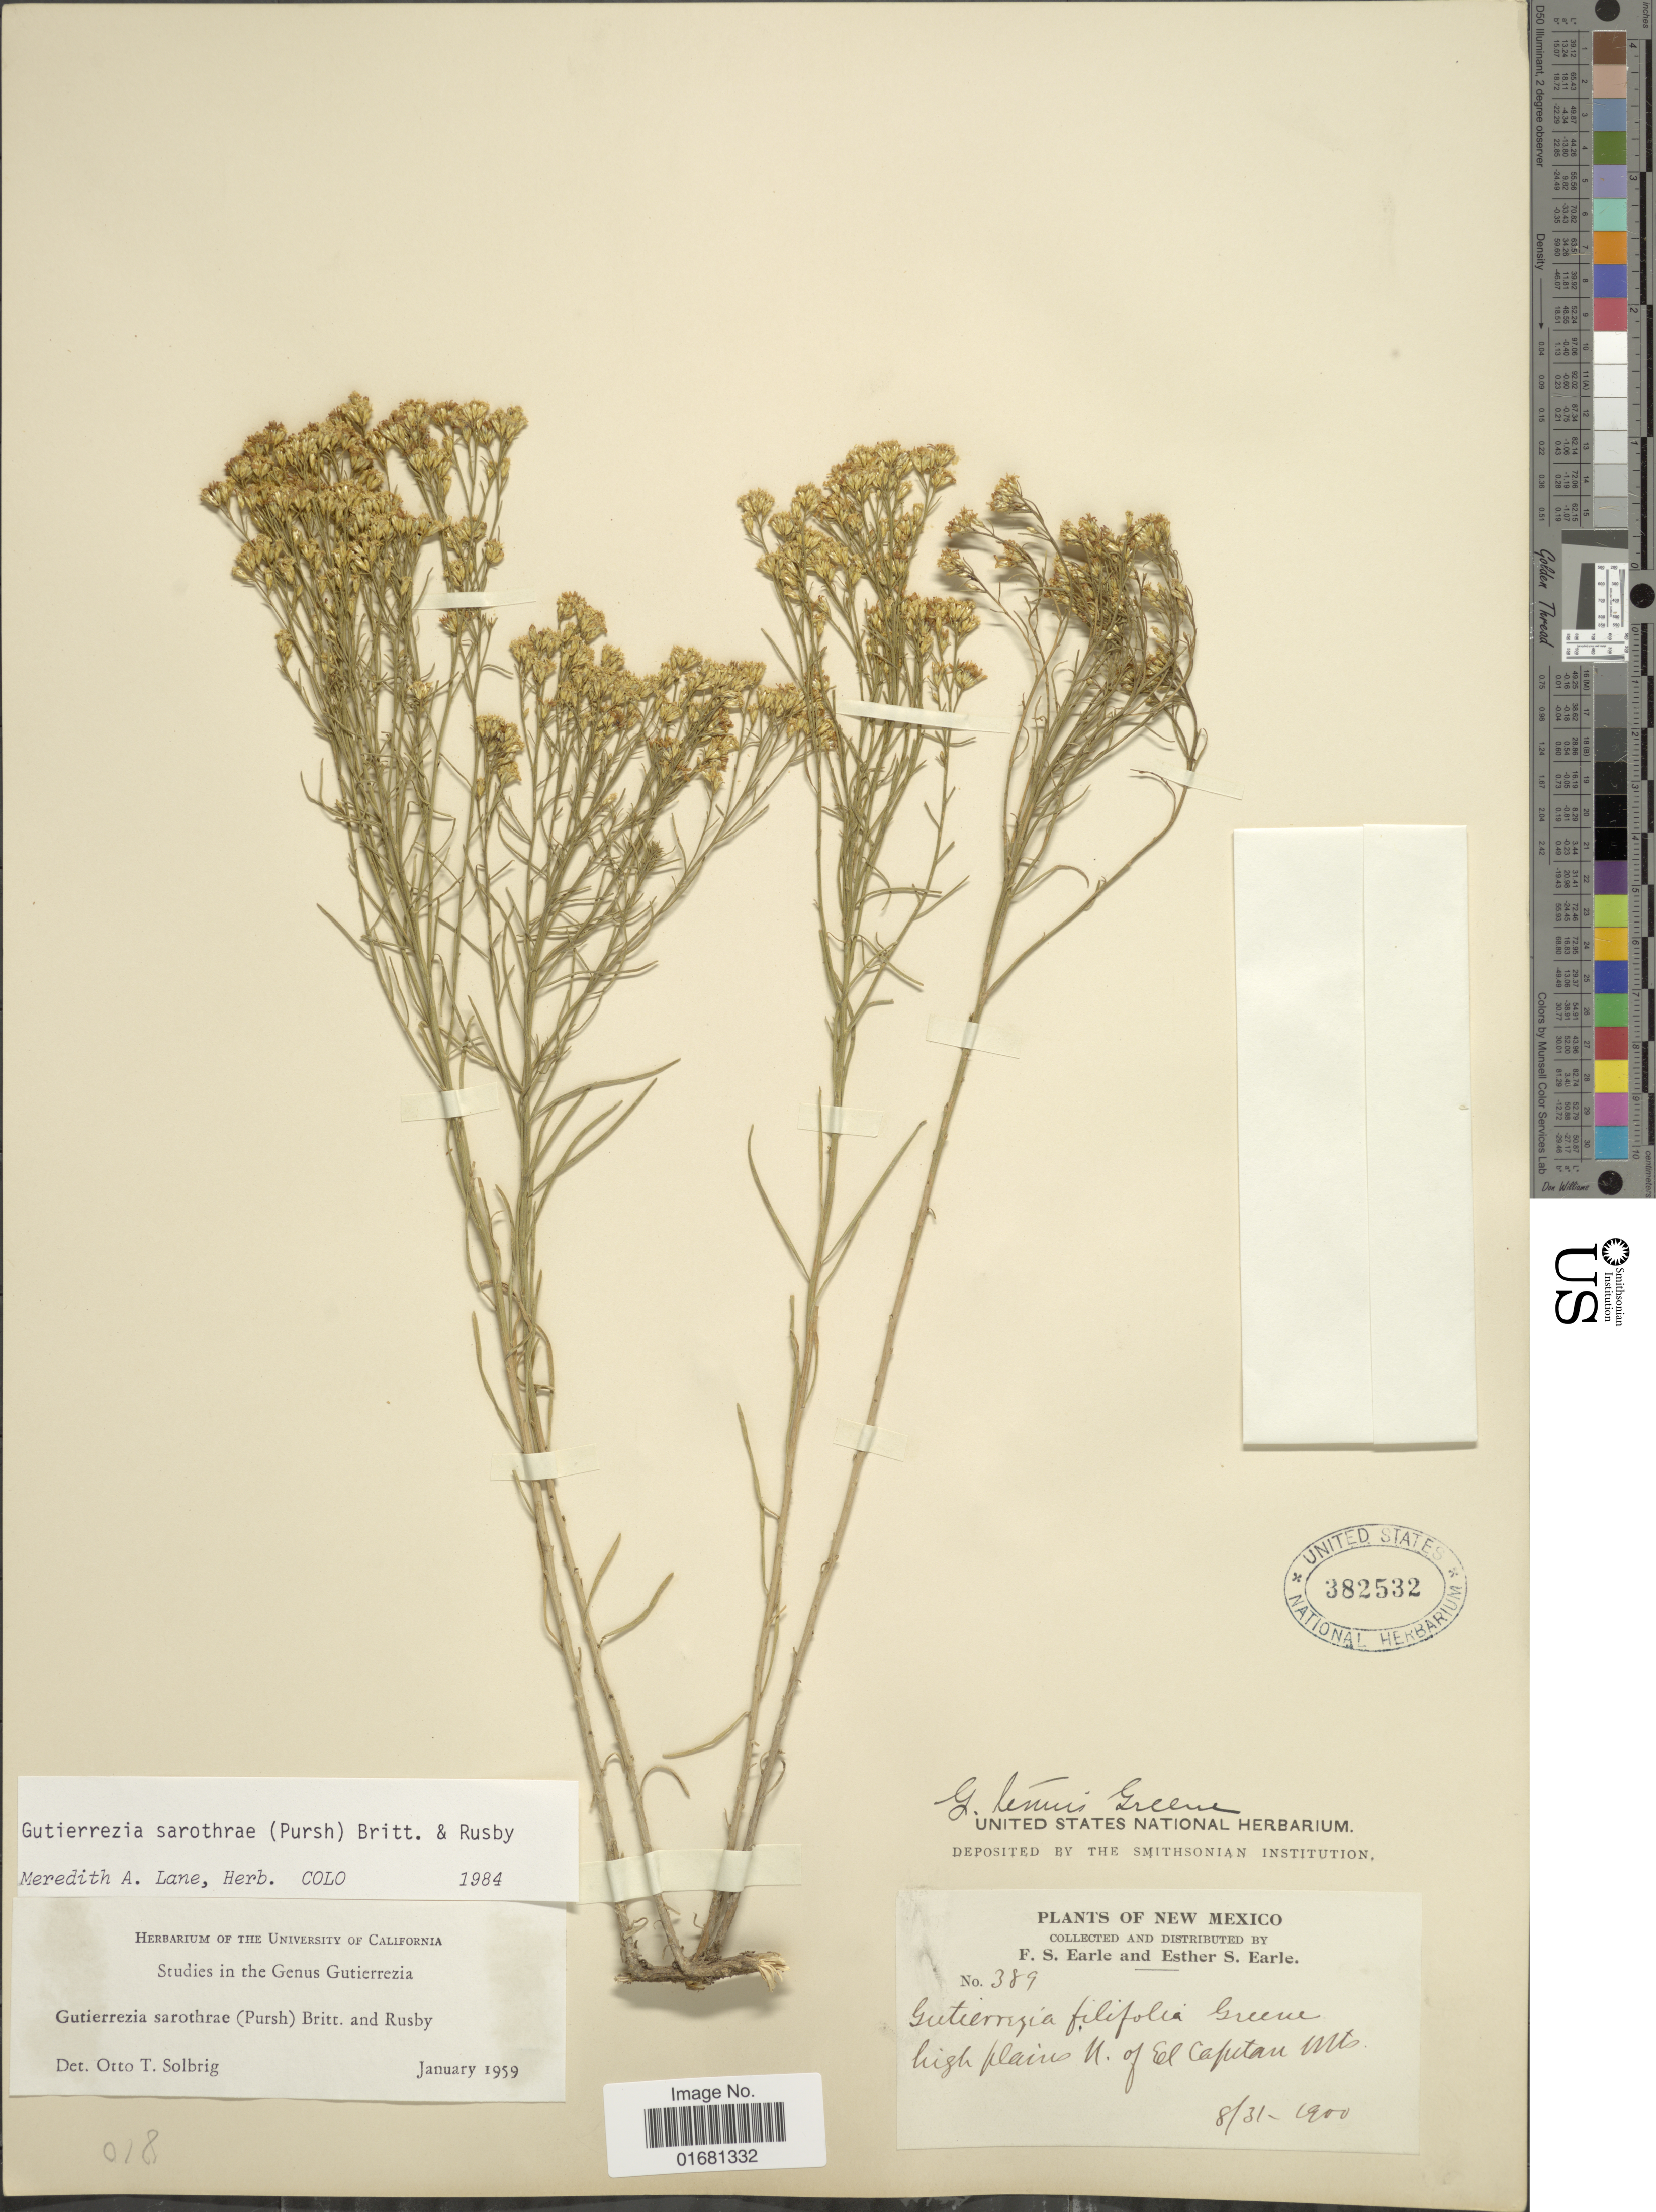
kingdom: Plantae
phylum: Tracheophyta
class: Magnoliopsida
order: Asterales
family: Asteraceae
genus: Gutierrezia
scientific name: Gutierrezia sarothrae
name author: (Pursh) Britton & Rusby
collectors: F. S. Earle & E. S. Earle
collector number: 389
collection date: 1900-08-31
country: United States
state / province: New Mexico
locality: High prairies N. of El Capitan Mts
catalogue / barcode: US 382532